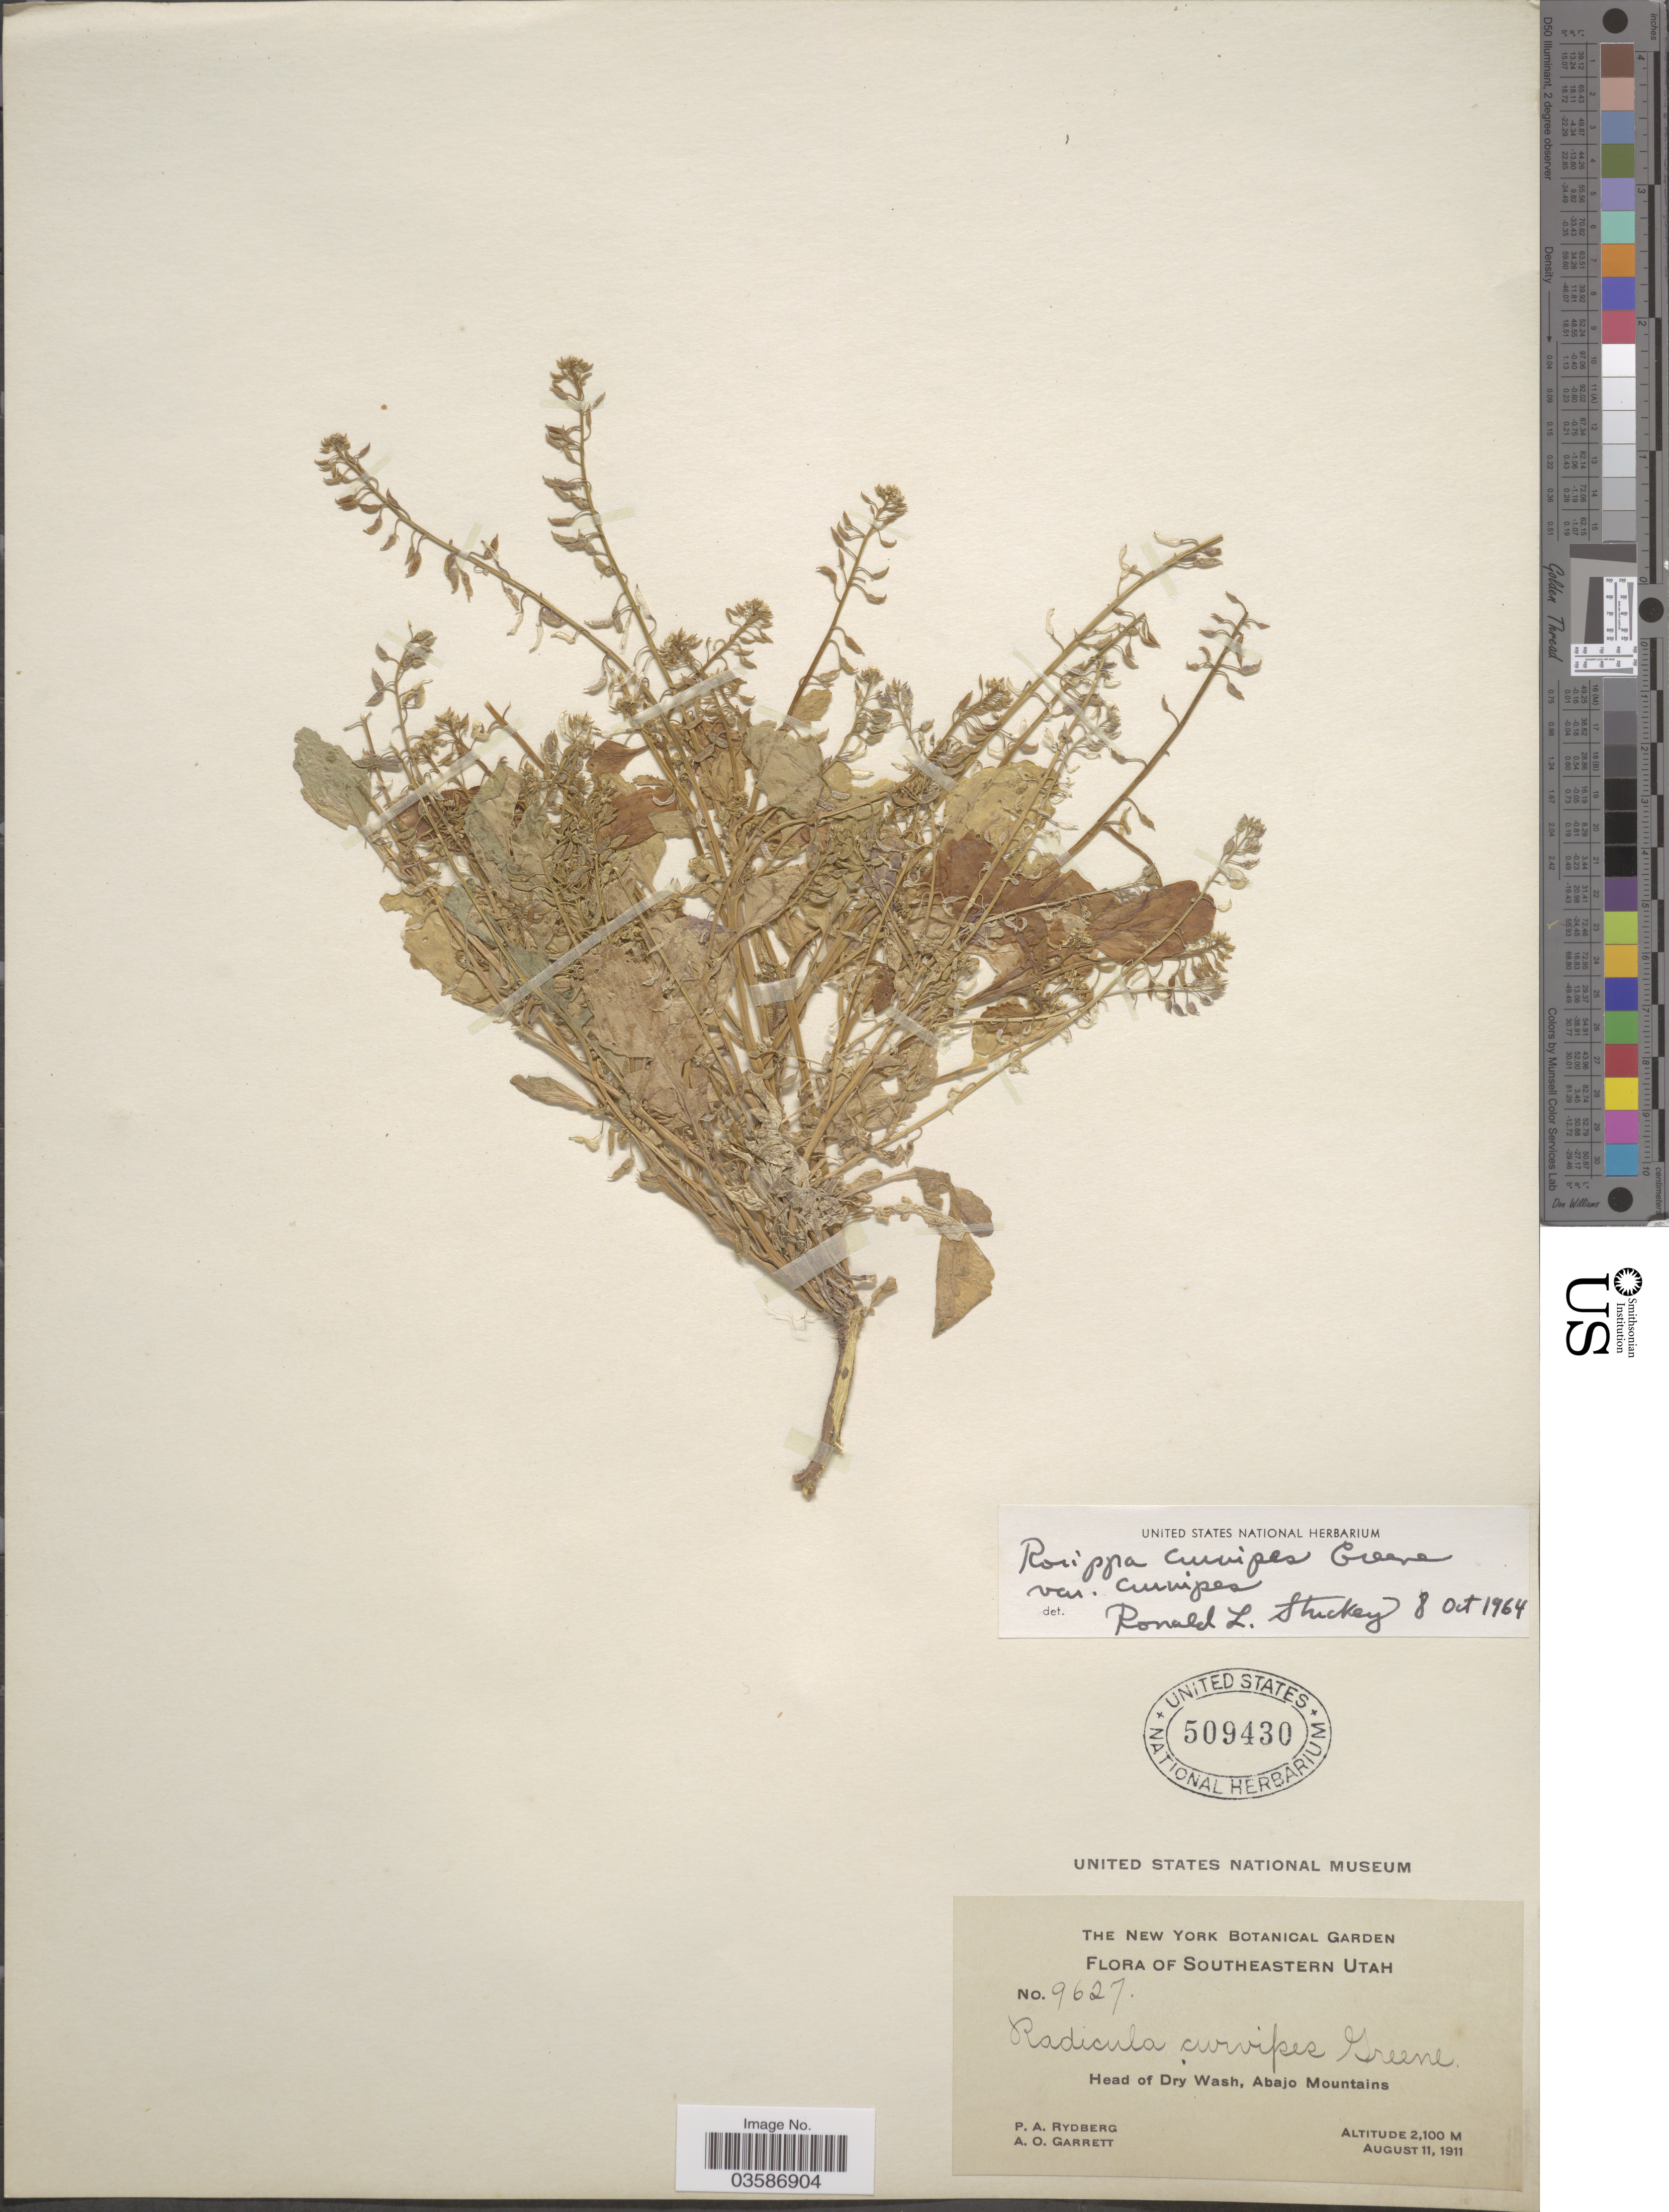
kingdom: Plantae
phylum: Tracheophyta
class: Magnoliopsida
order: Brassicales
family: Brassicaceae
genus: Rorippa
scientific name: Rorippa curvipes var. curvipes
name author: Greene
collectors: P. A. Rydberg & A. O. Garrett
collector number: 9627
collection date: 1911-08-11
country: United States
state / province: Utah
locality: Southeastern Utah. Head of Dry Wash, Abajo Mountains.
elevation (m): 2100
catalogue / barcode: US 509430